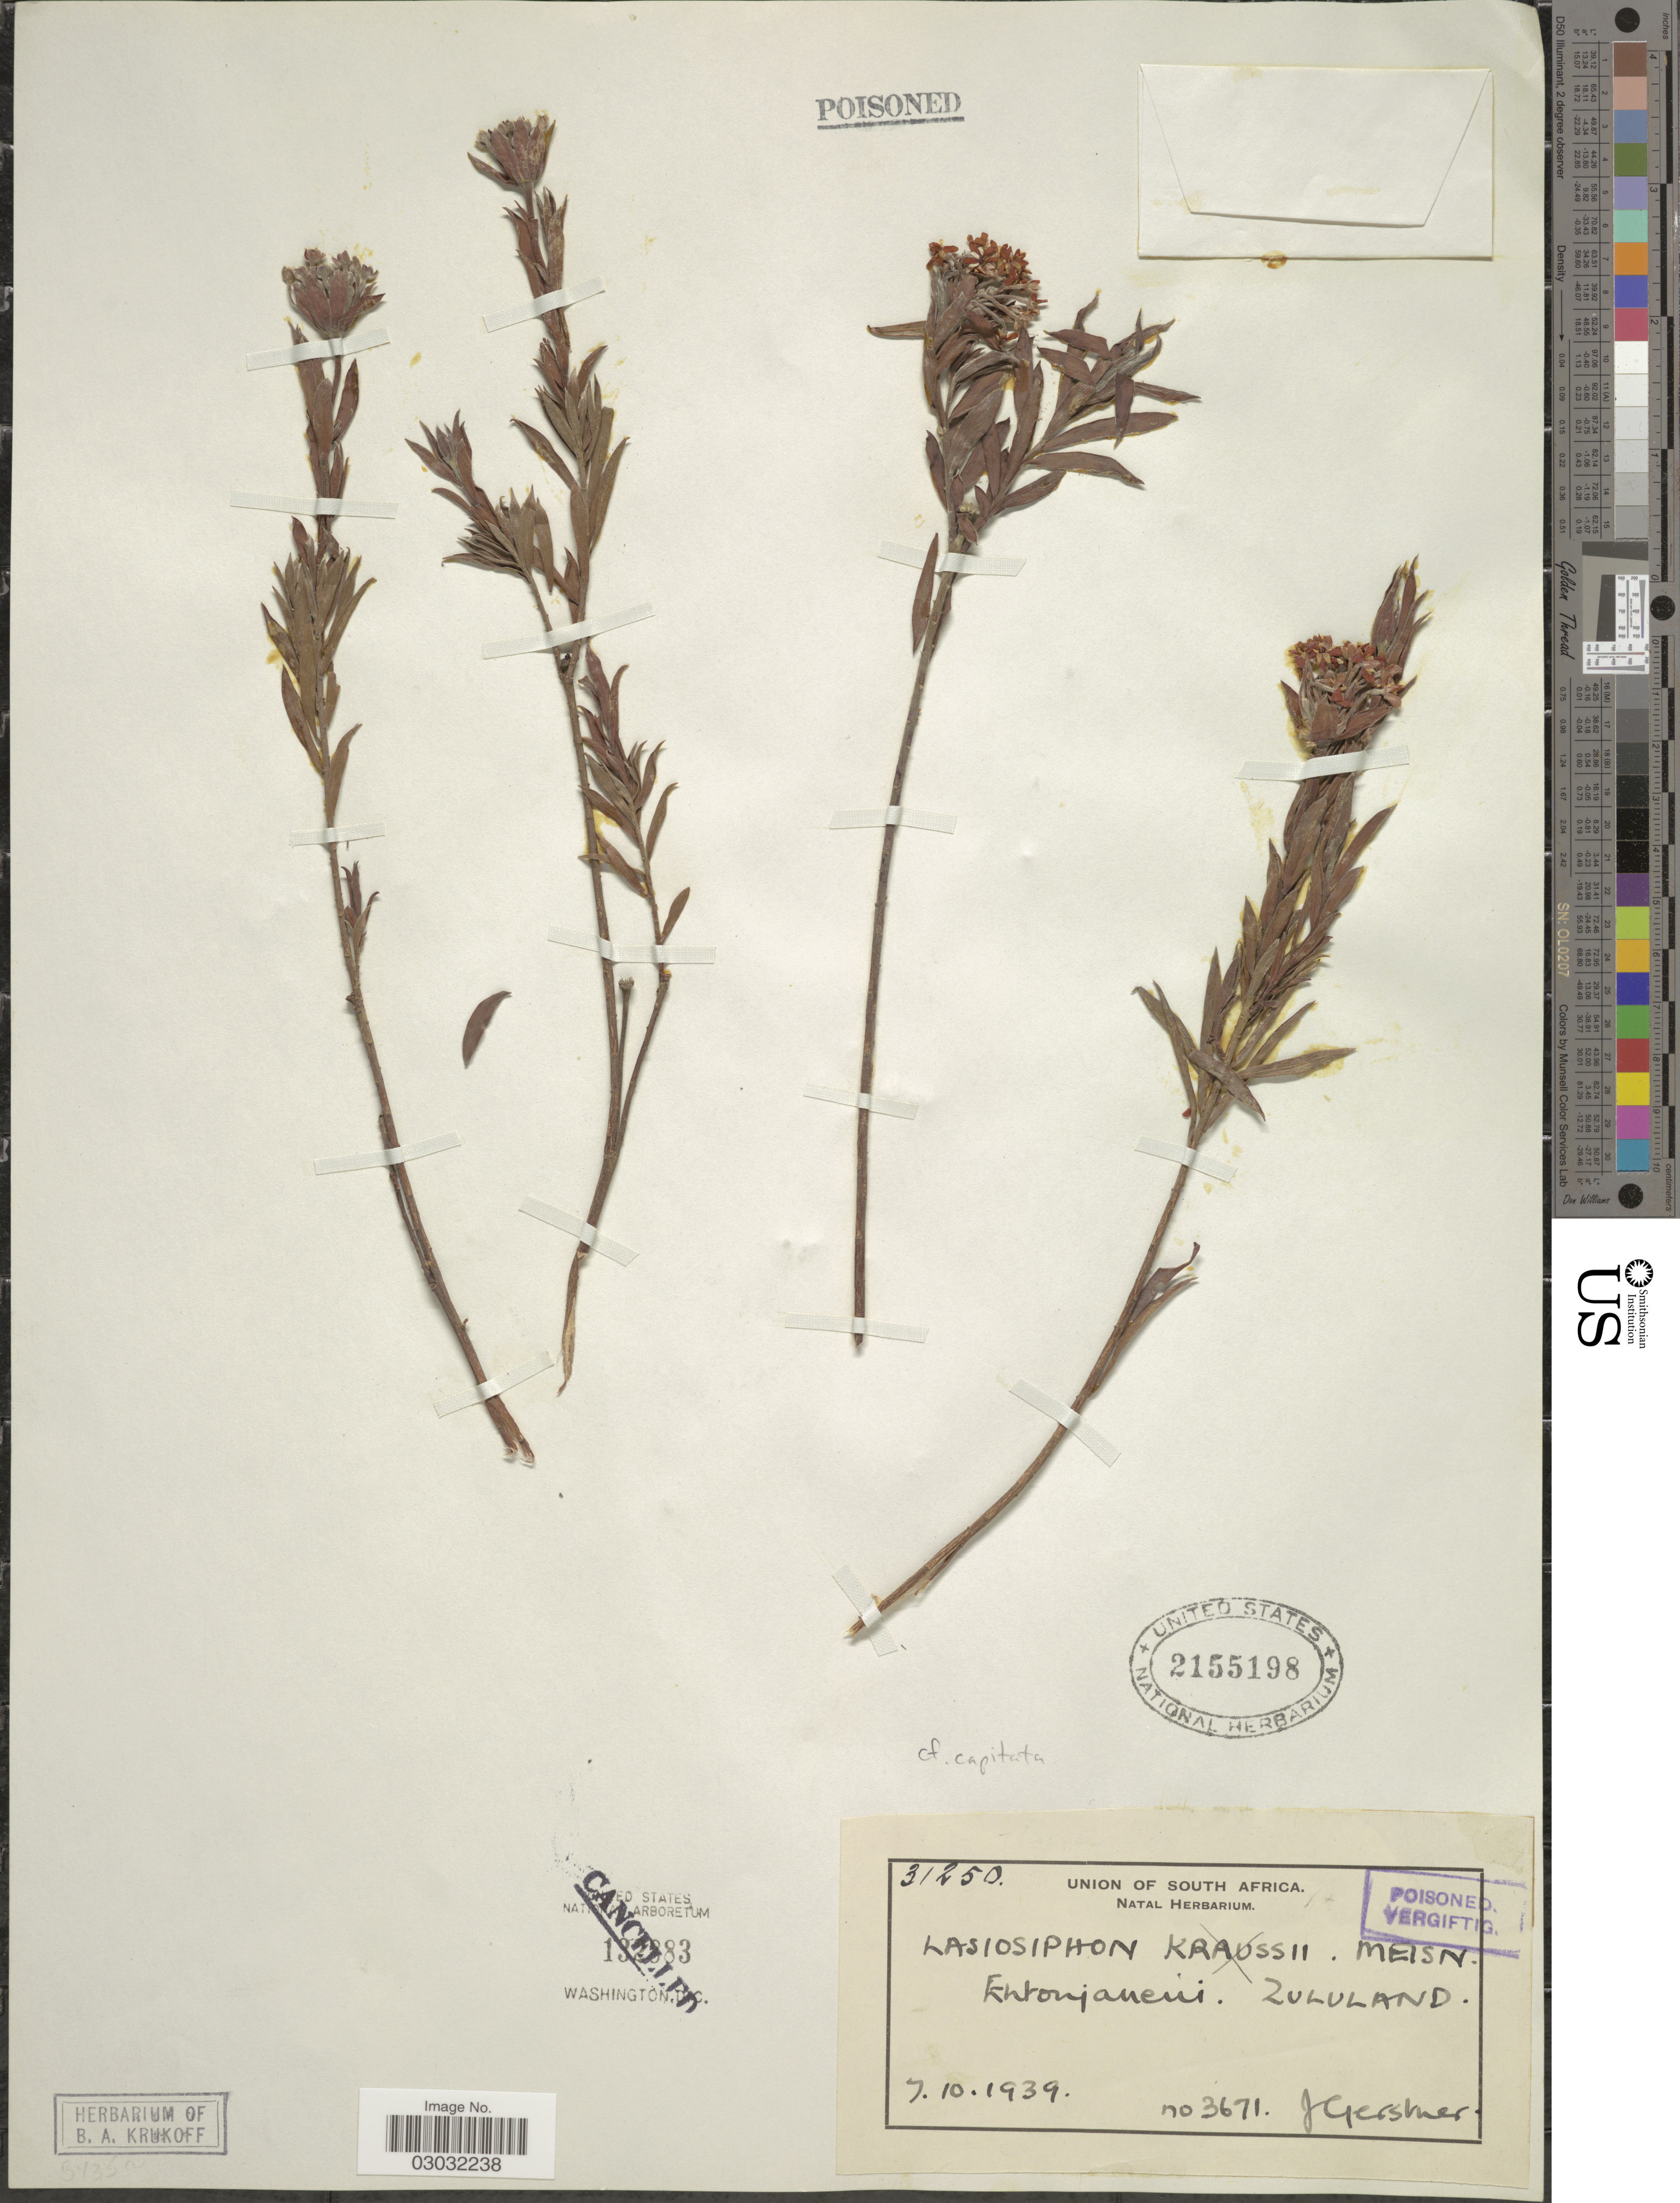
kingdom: Plantae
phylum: Tracheophyta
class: Magnoliopsida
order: Malvales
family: Thymelaeaceae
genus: Lasiosiphon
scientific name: Lasiosiphon capitatus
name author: (L. f.) Burtt Davy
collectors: J. Gerstner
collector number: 3671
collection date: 1939-10-07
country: South Africa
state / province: KwaZulu-Natal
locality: Entonjaneni. Zululand.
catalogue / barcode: US 2155198